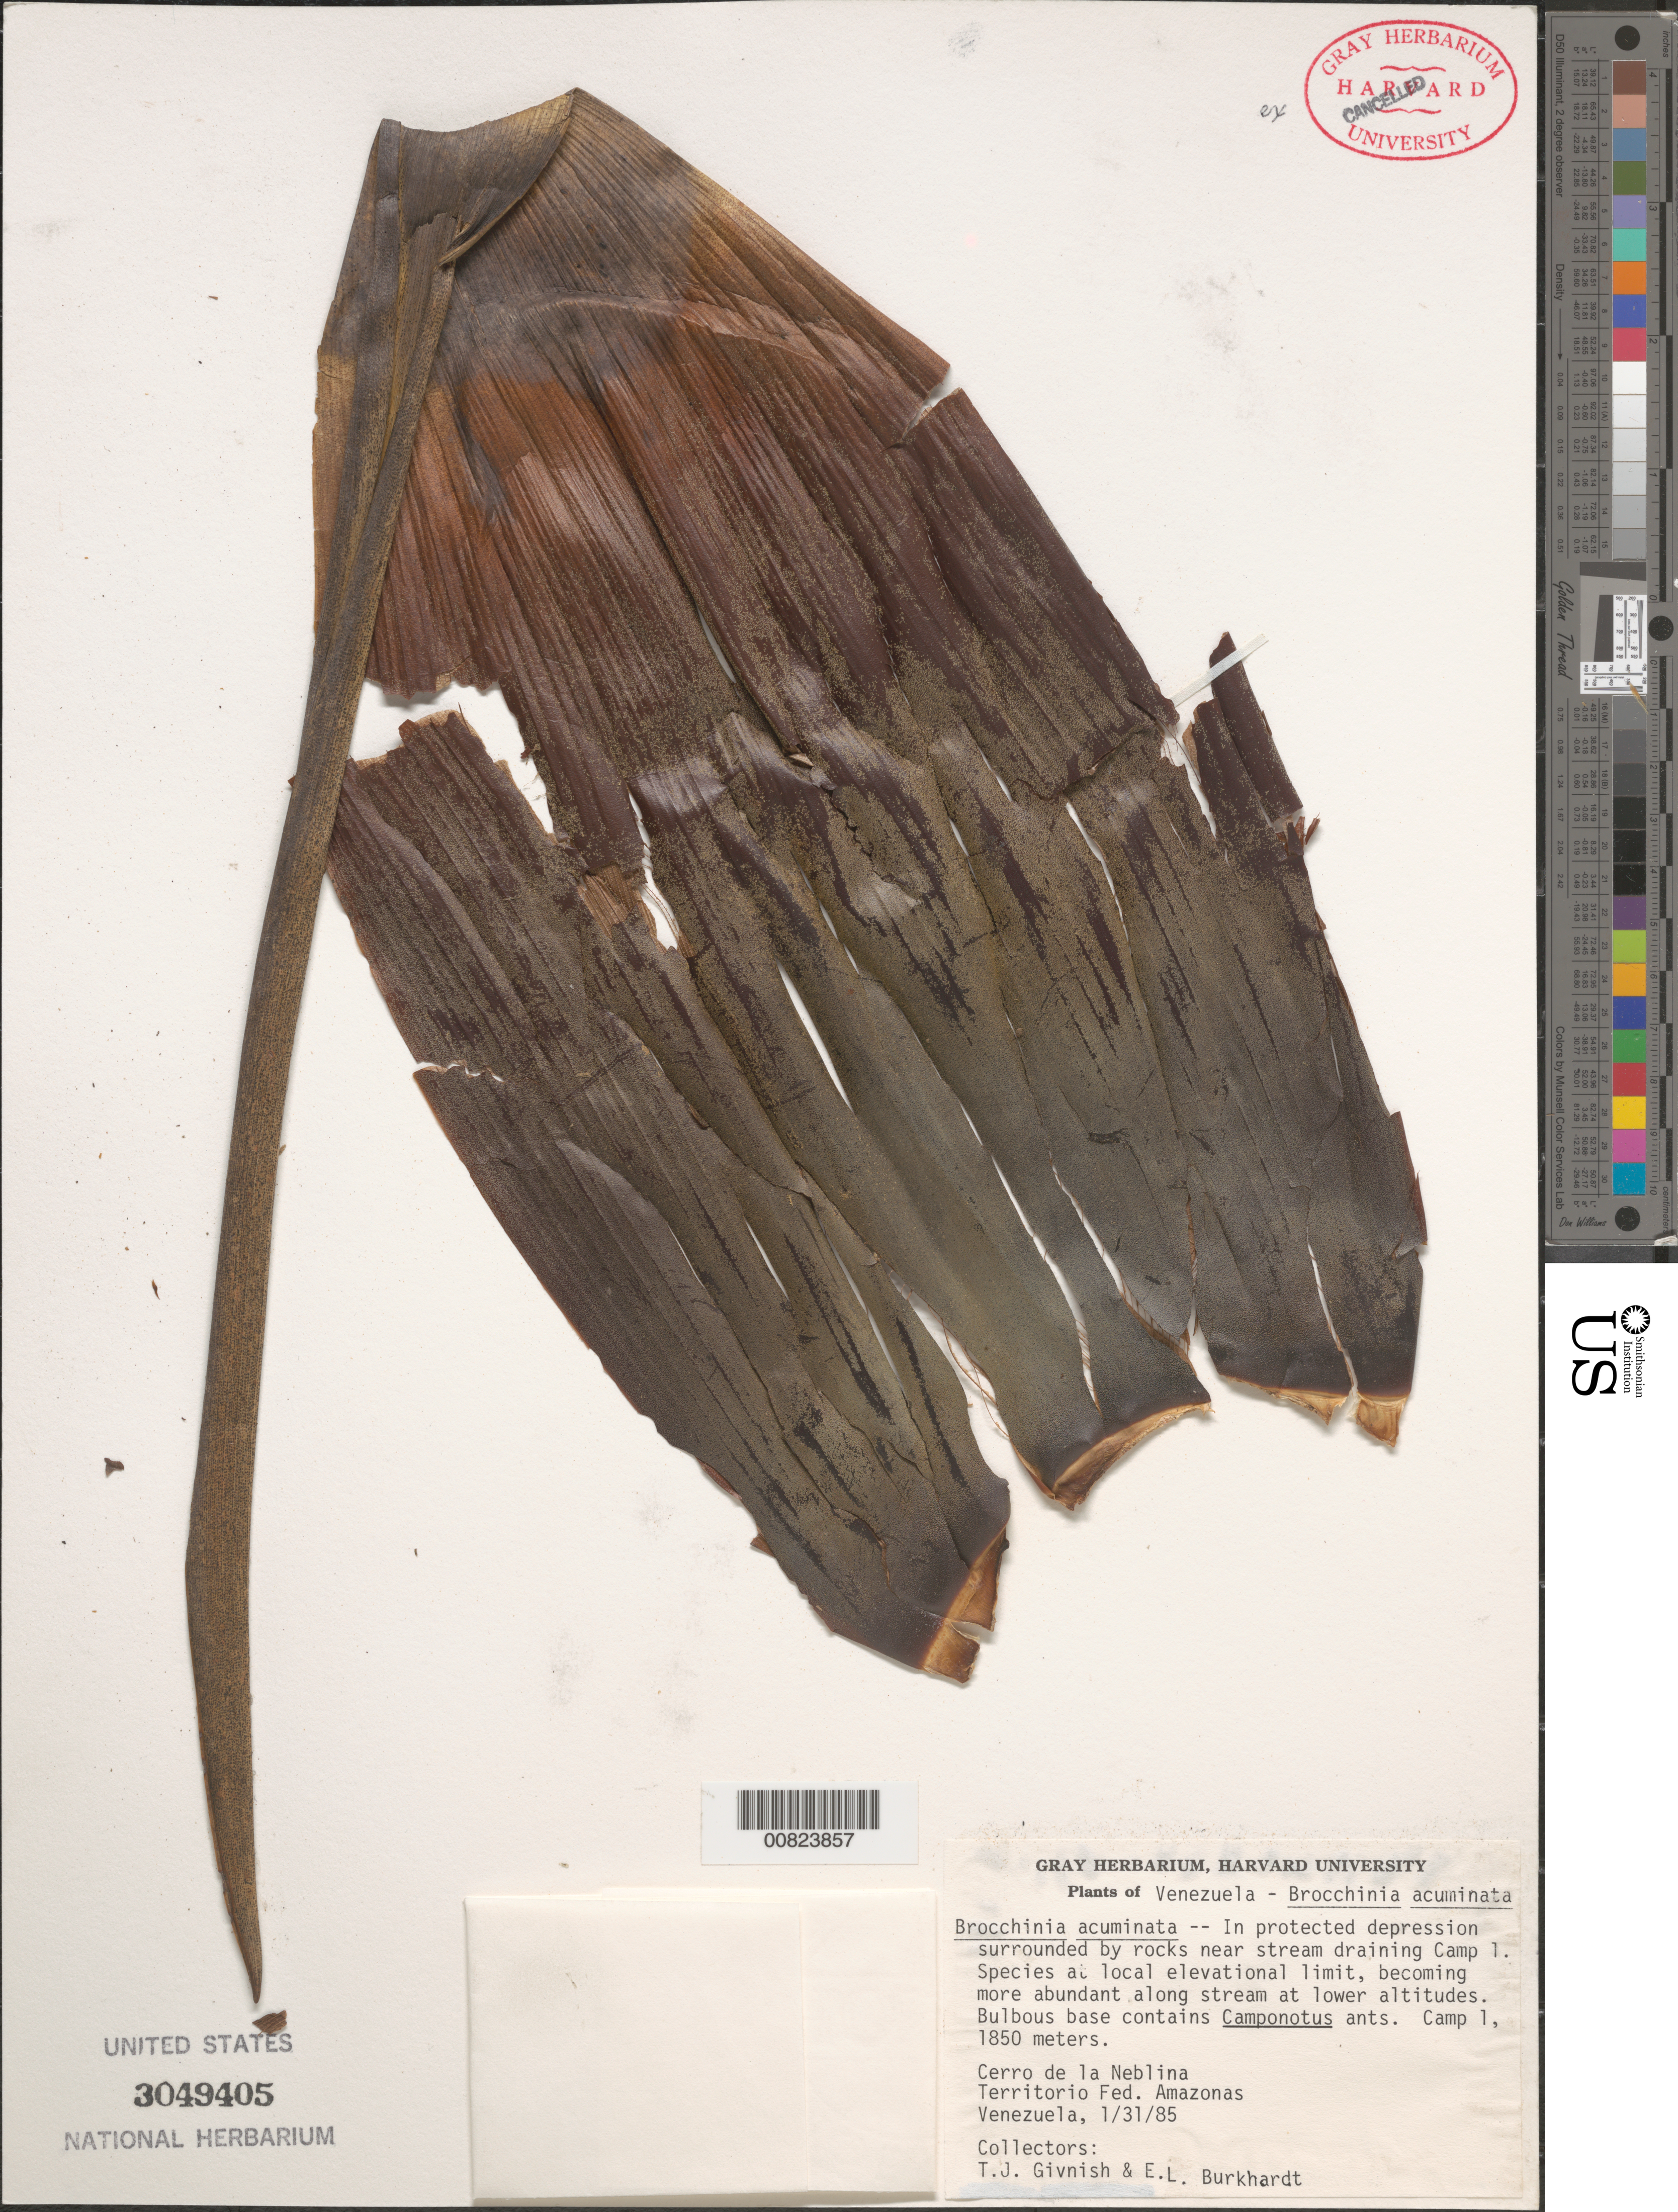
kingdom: Plantae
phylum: Tracheophyta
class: Liliopsida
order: Poales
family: Bromeliaceae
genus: Brocchinia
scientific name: Brocchinia acuminata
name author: L.B. Sm.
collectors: T. J. Givnish & E. Burkhardt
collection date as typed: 31-Jan-85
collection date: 1985-01-31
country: Venezuela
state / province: Amazonas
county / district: Río Negro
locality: Cerro de la Neblina, Camp 1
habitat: Protected depression surrounded by rocks near stream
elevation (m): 1850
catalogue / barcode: US 3049405